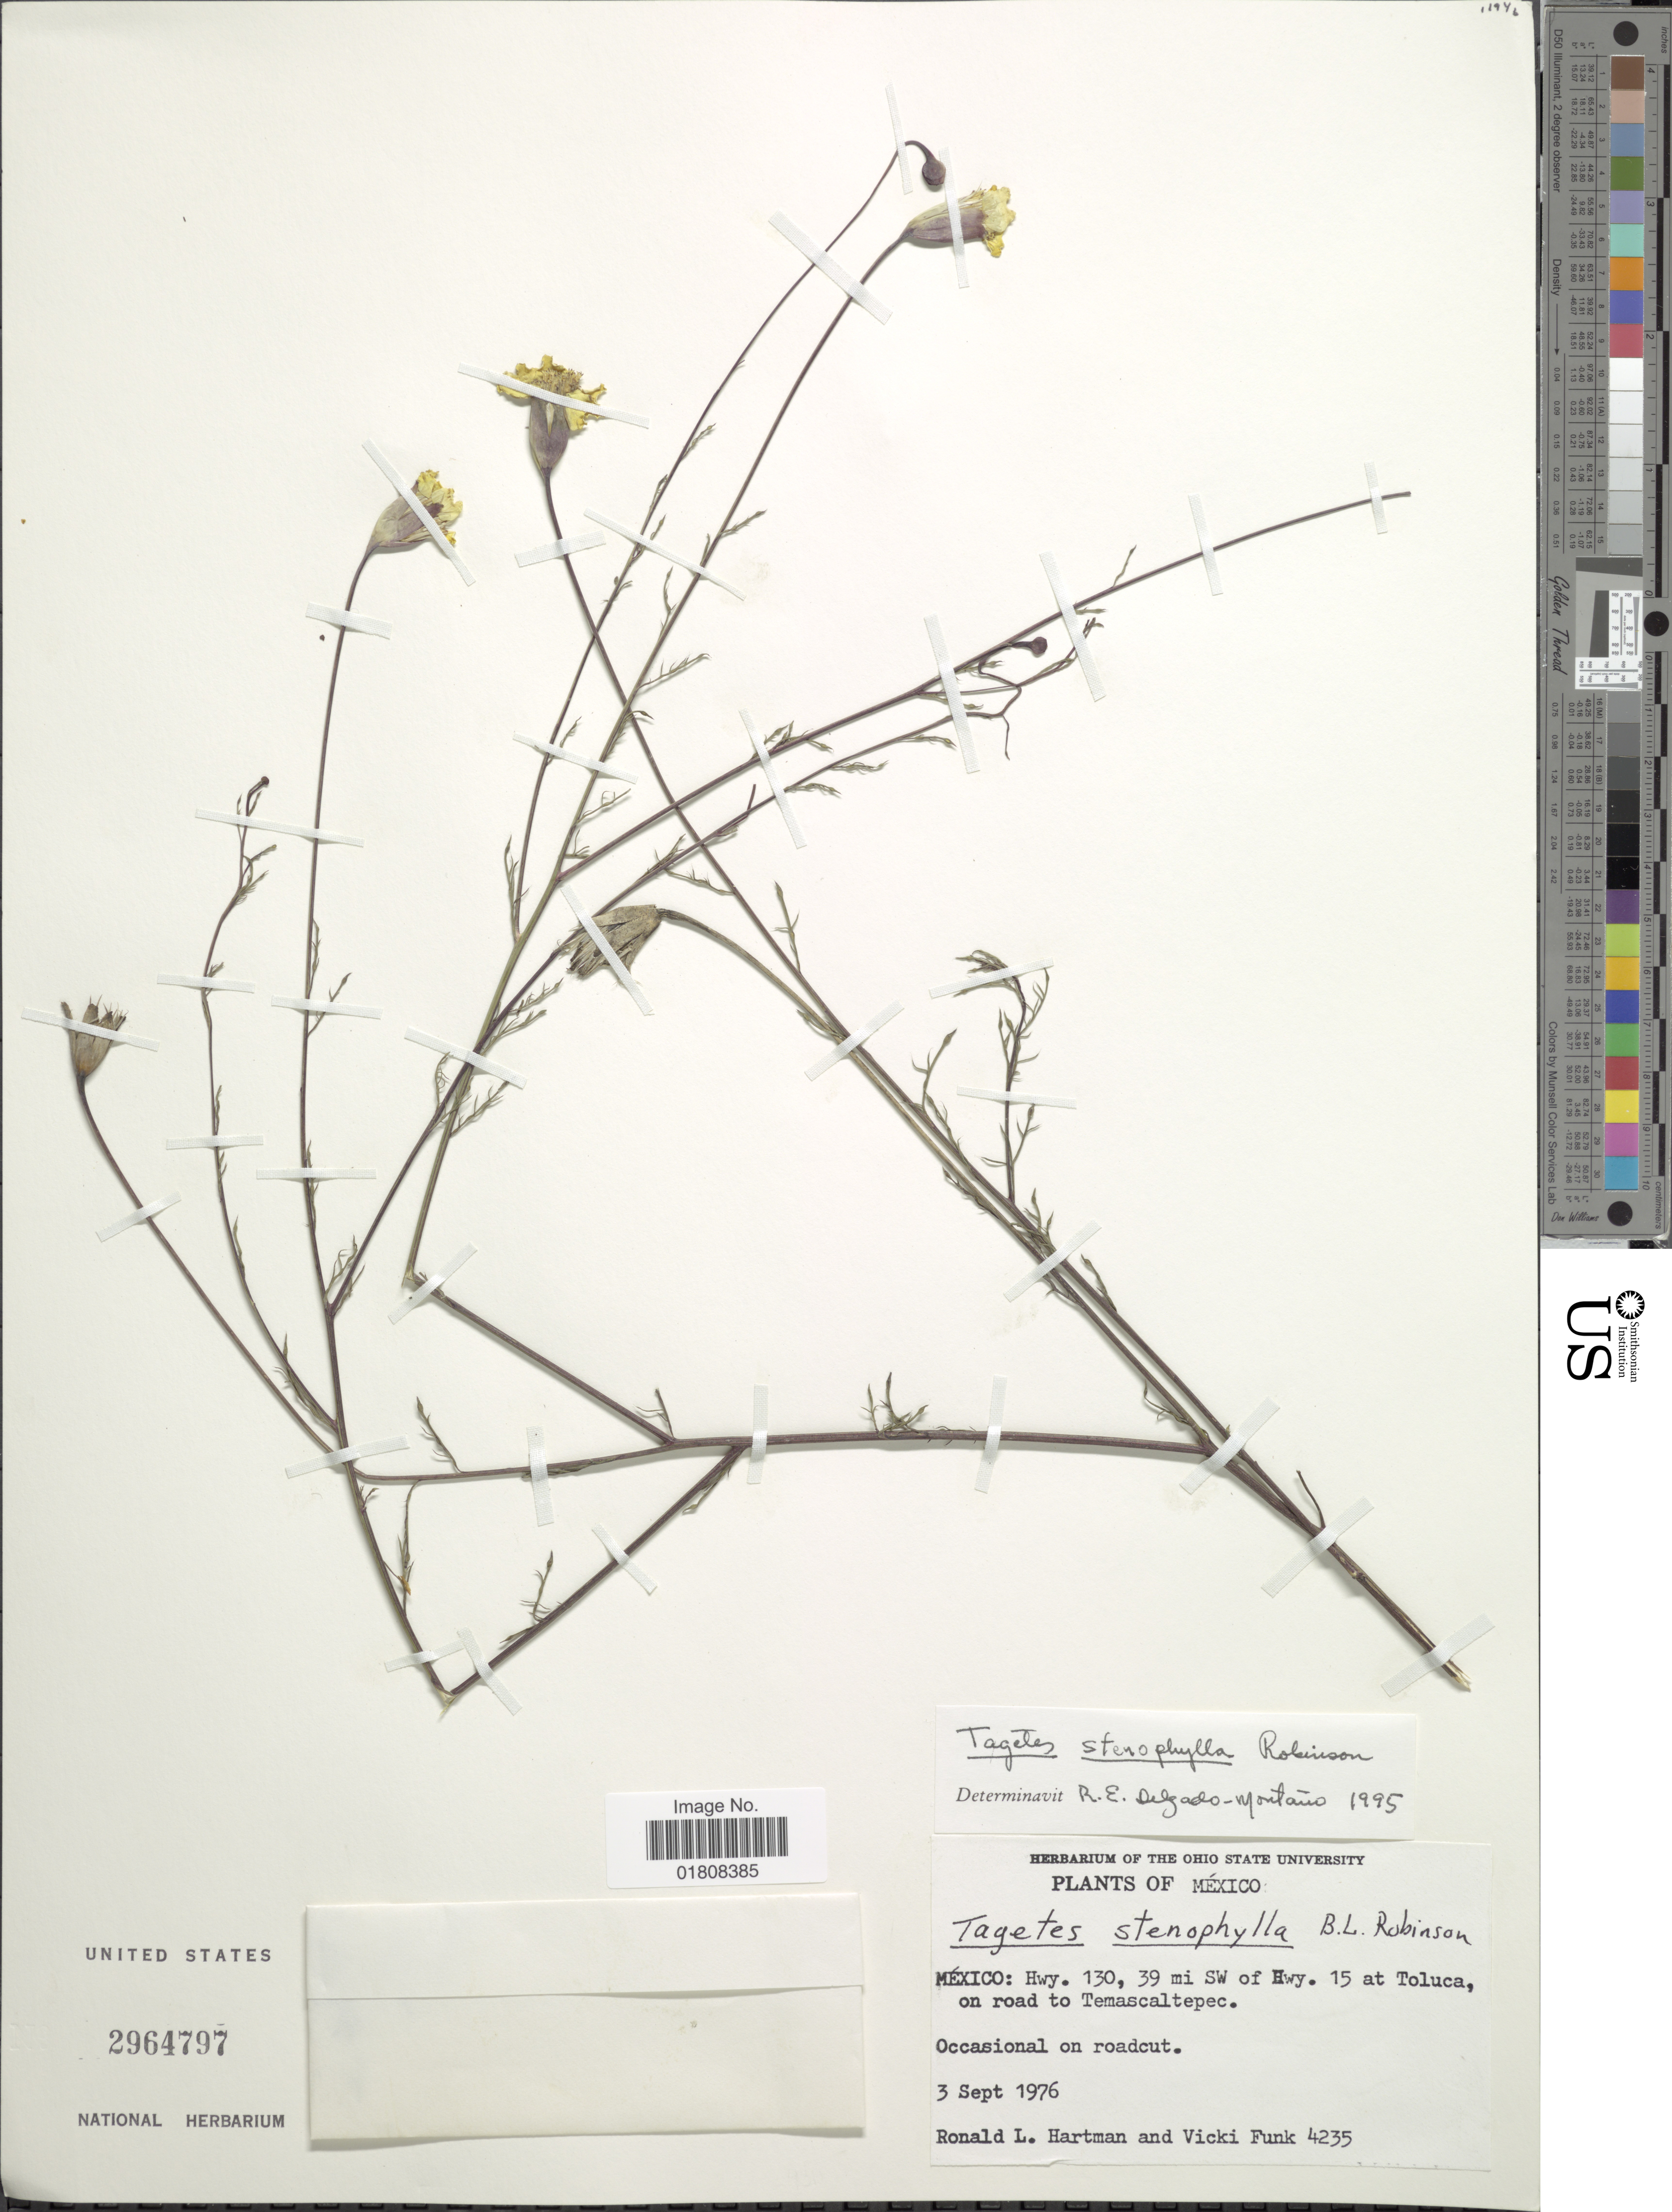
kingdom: Plantae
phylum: Tracheophyta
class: Magnoliopsida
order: Asterales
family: Asteraceae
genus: Tagetes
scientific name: Tagetes stenophylla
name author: B.L. Rob.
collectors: R. Hartman & V. Funk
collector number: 4235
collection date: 1976-09-03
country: Mexico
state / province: México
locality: Hwy 130, 39 mi SW of Hwy 15 at Toluca on road to Temascaltepec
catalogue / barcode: US 2964797